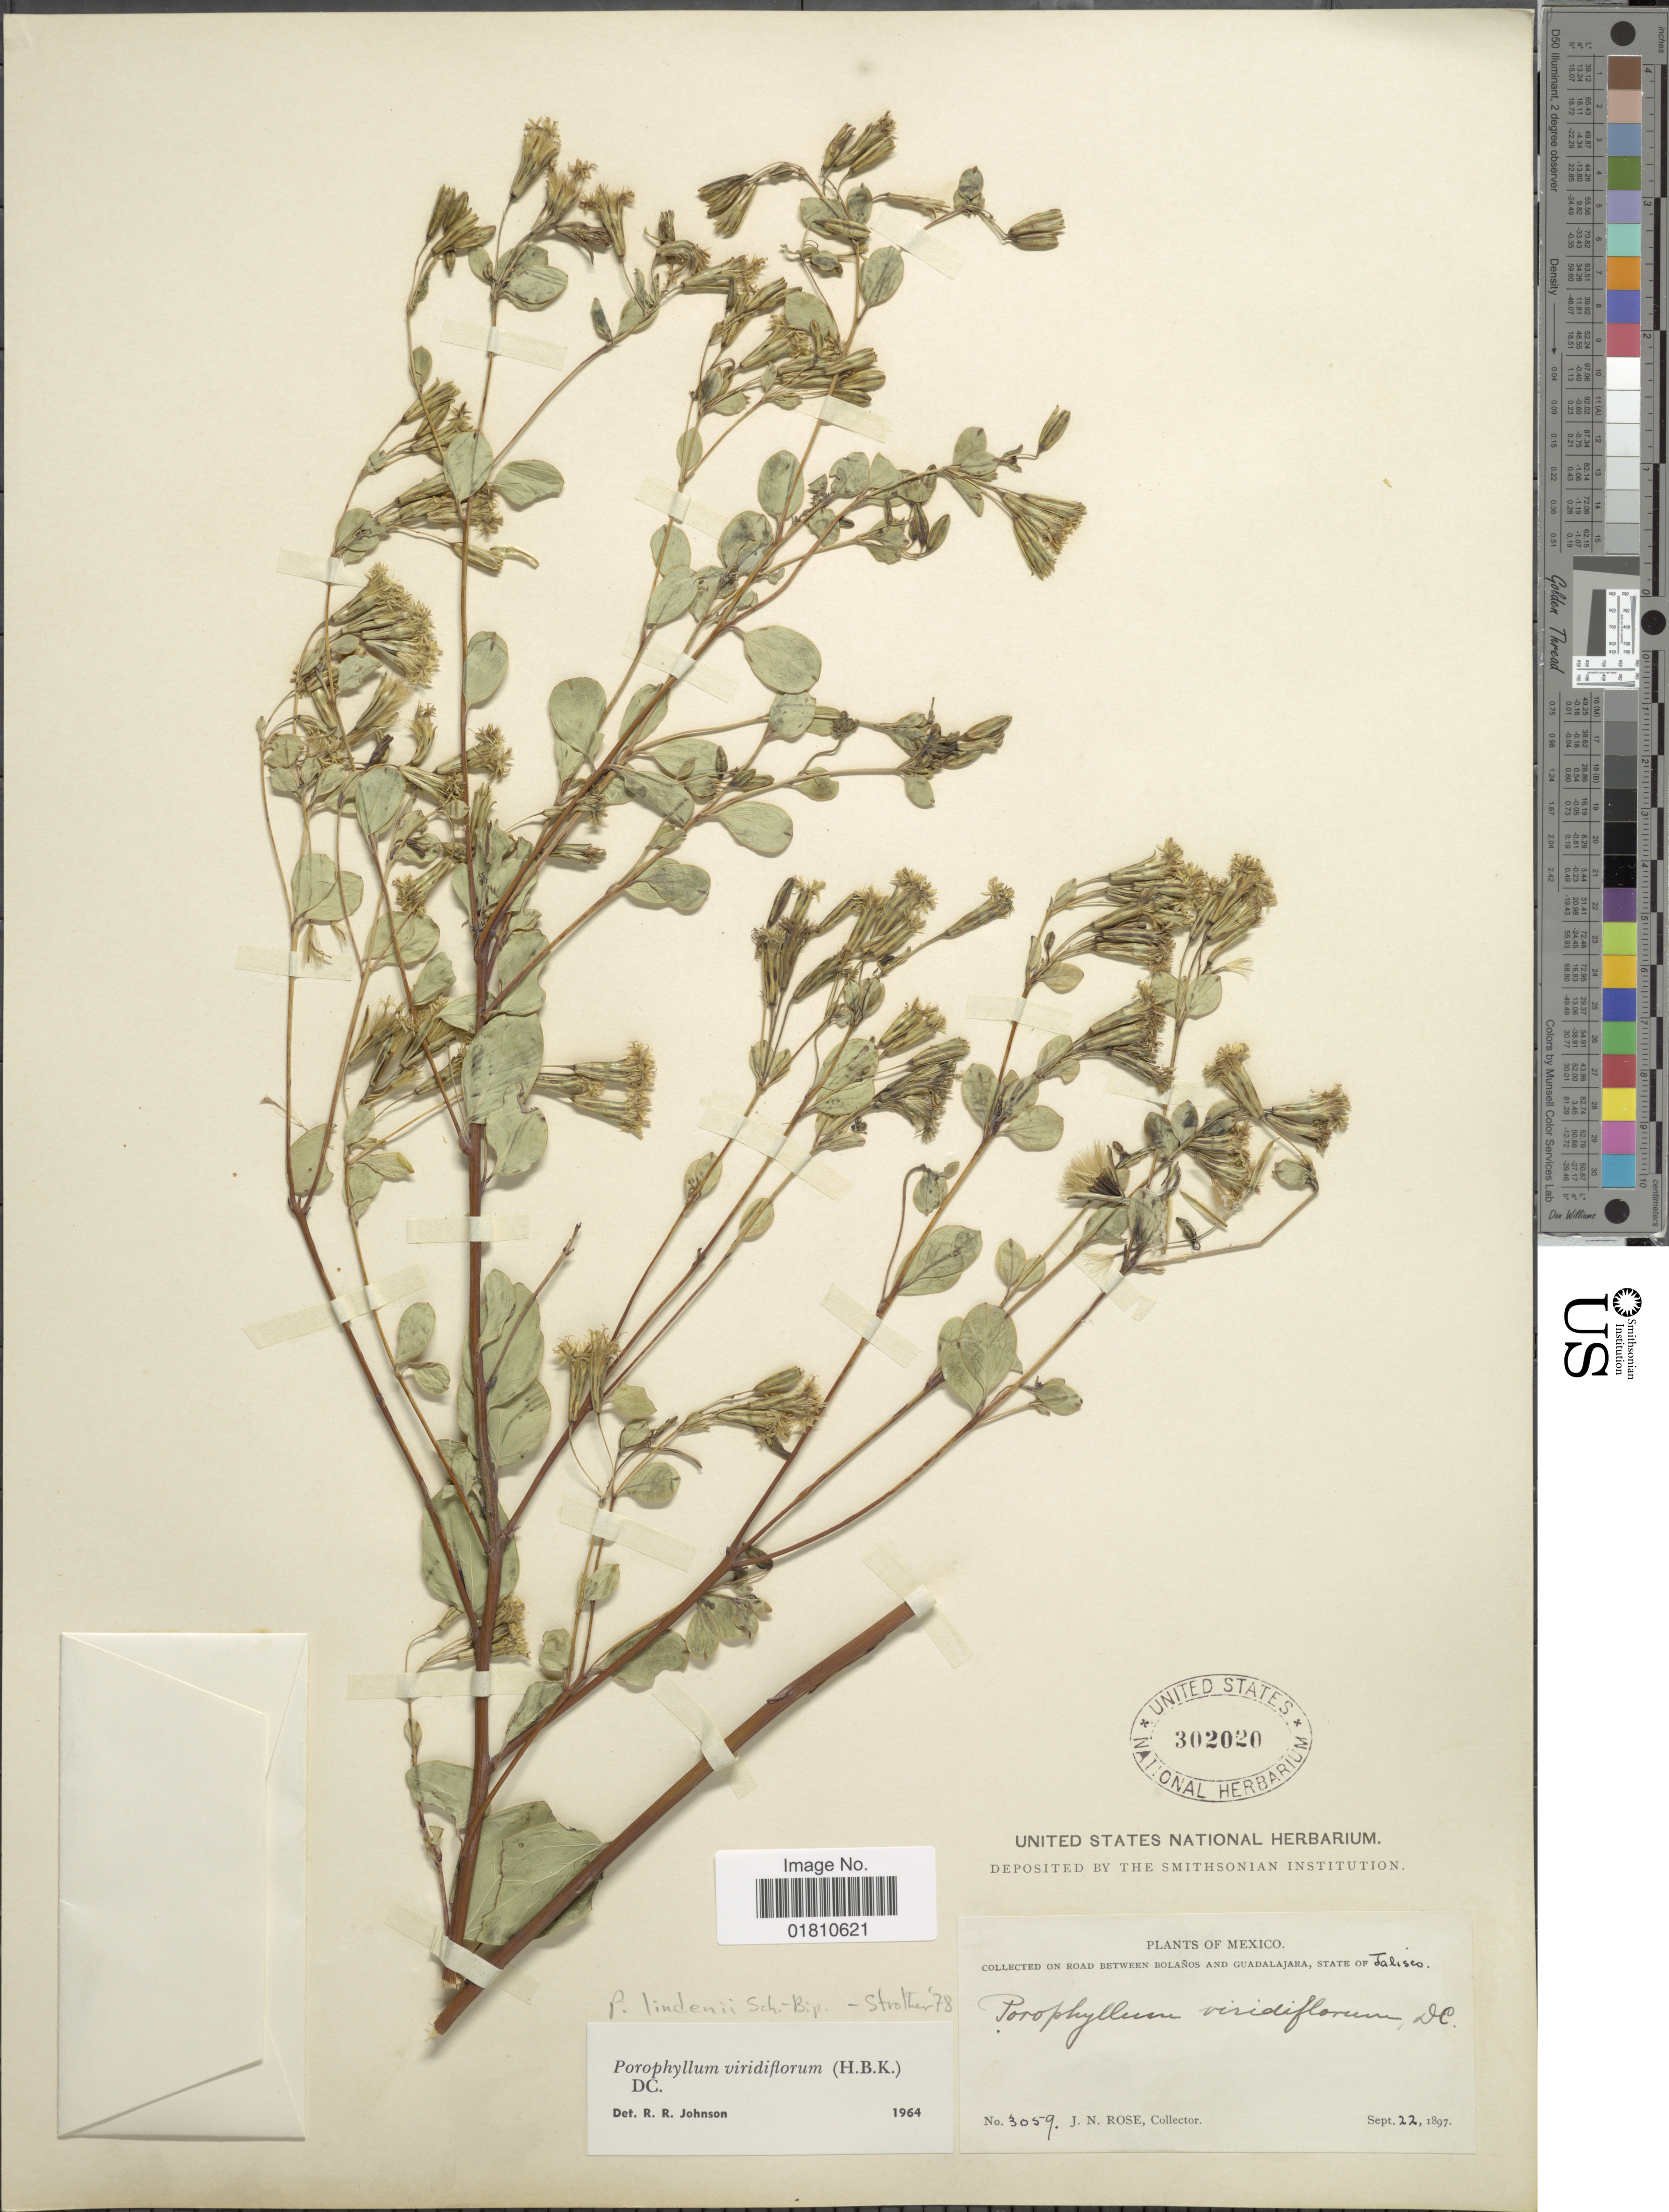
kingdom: Plantae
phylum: Tracheophyta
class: Magnoliopsida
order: Asterales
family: Asteraceae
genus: Porophyllum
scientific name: Porophyllum lindenii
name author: Sch. Bip. ex Seem.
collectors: J. N. Rose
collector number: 3059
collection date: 1897-09-22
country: Mexico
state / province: Jalisco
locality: On road between Bolaños and Guadalajara.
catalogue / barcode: US 302020